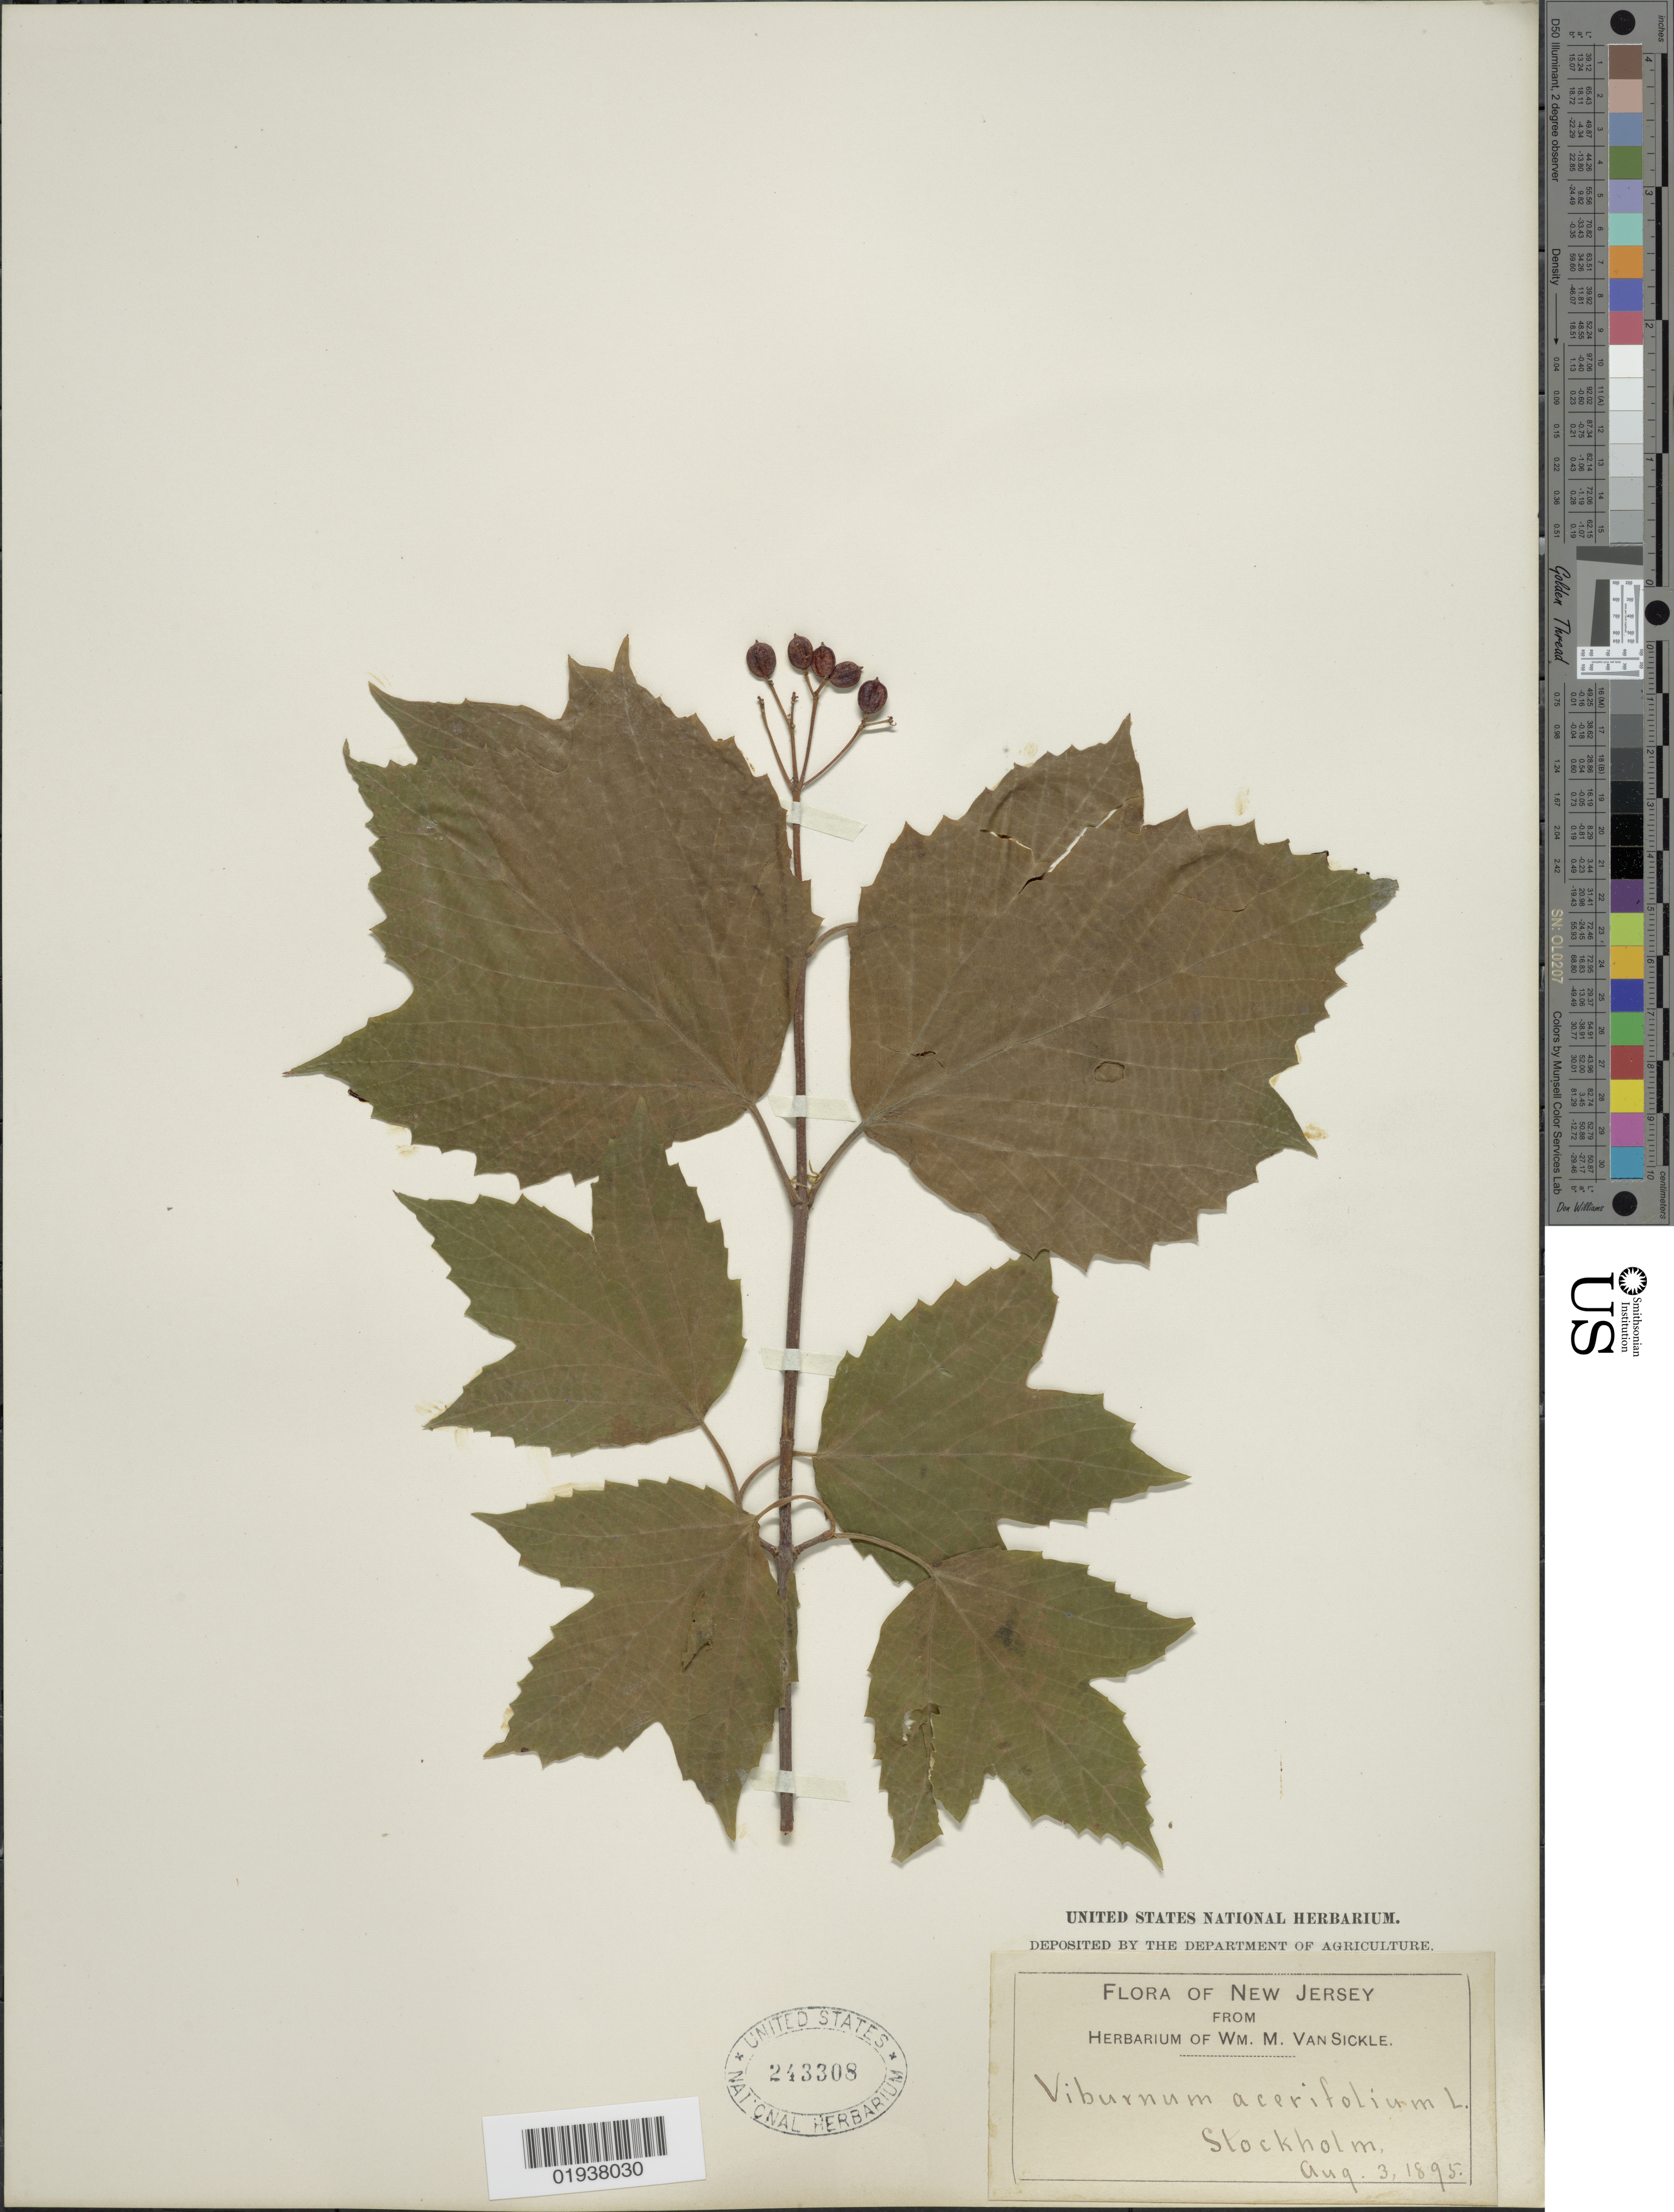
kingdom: Plantae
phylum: Tracheophyta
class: Magnoliopsida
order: Dipsacales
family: Viburnaceae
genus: Viburnum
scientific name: Viburnum acerifolium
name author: L.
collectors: ex herb. Wm. M. Van Sickle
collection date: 1895-08-03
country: United States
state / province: New Jersey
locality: Stockholm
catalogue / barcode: US 243308